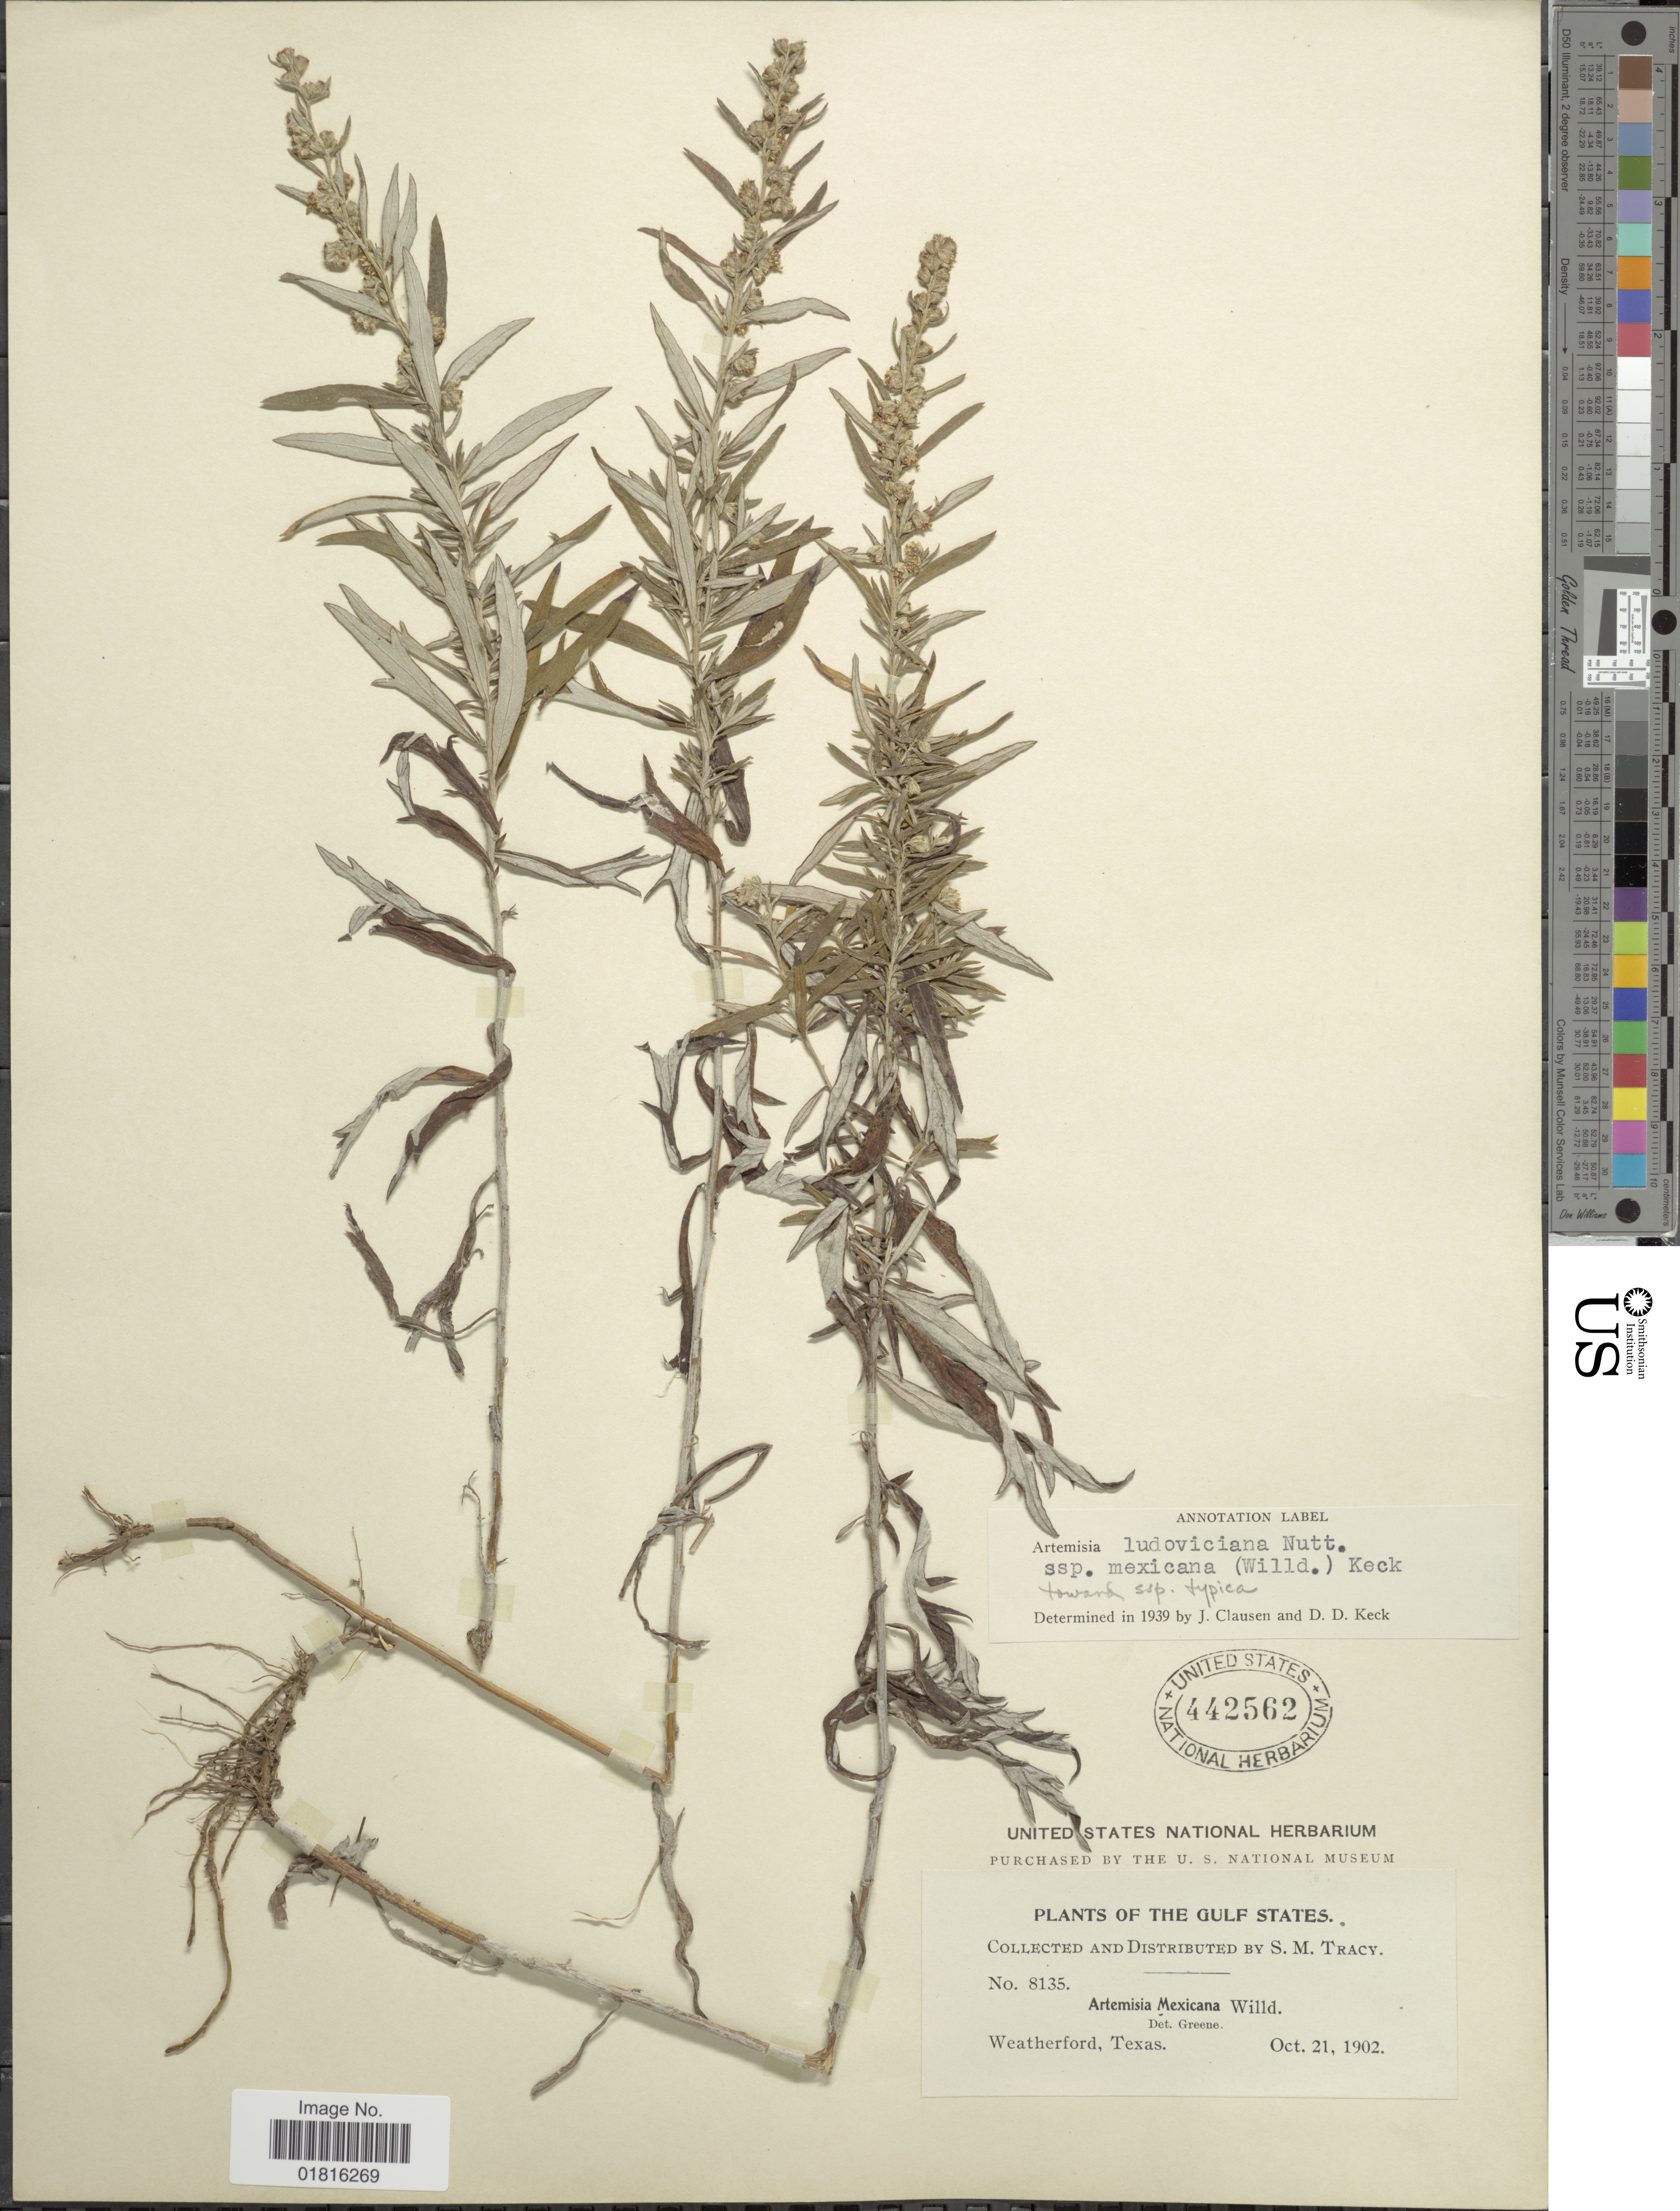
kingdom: Plantae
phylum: Tracheophyta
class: Magnoliopsida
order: Asterales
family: Asteraceae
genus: Artemisia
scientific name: Artemisia ludoviciana subsp. mexicana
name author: (Willd. ex Spreng.) D.D. Keck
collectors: S. M. Tracy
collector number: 8135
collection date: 1902-10-21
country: United States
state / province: Texas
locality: The Gulf States, Weatherford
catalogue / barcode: US 442562